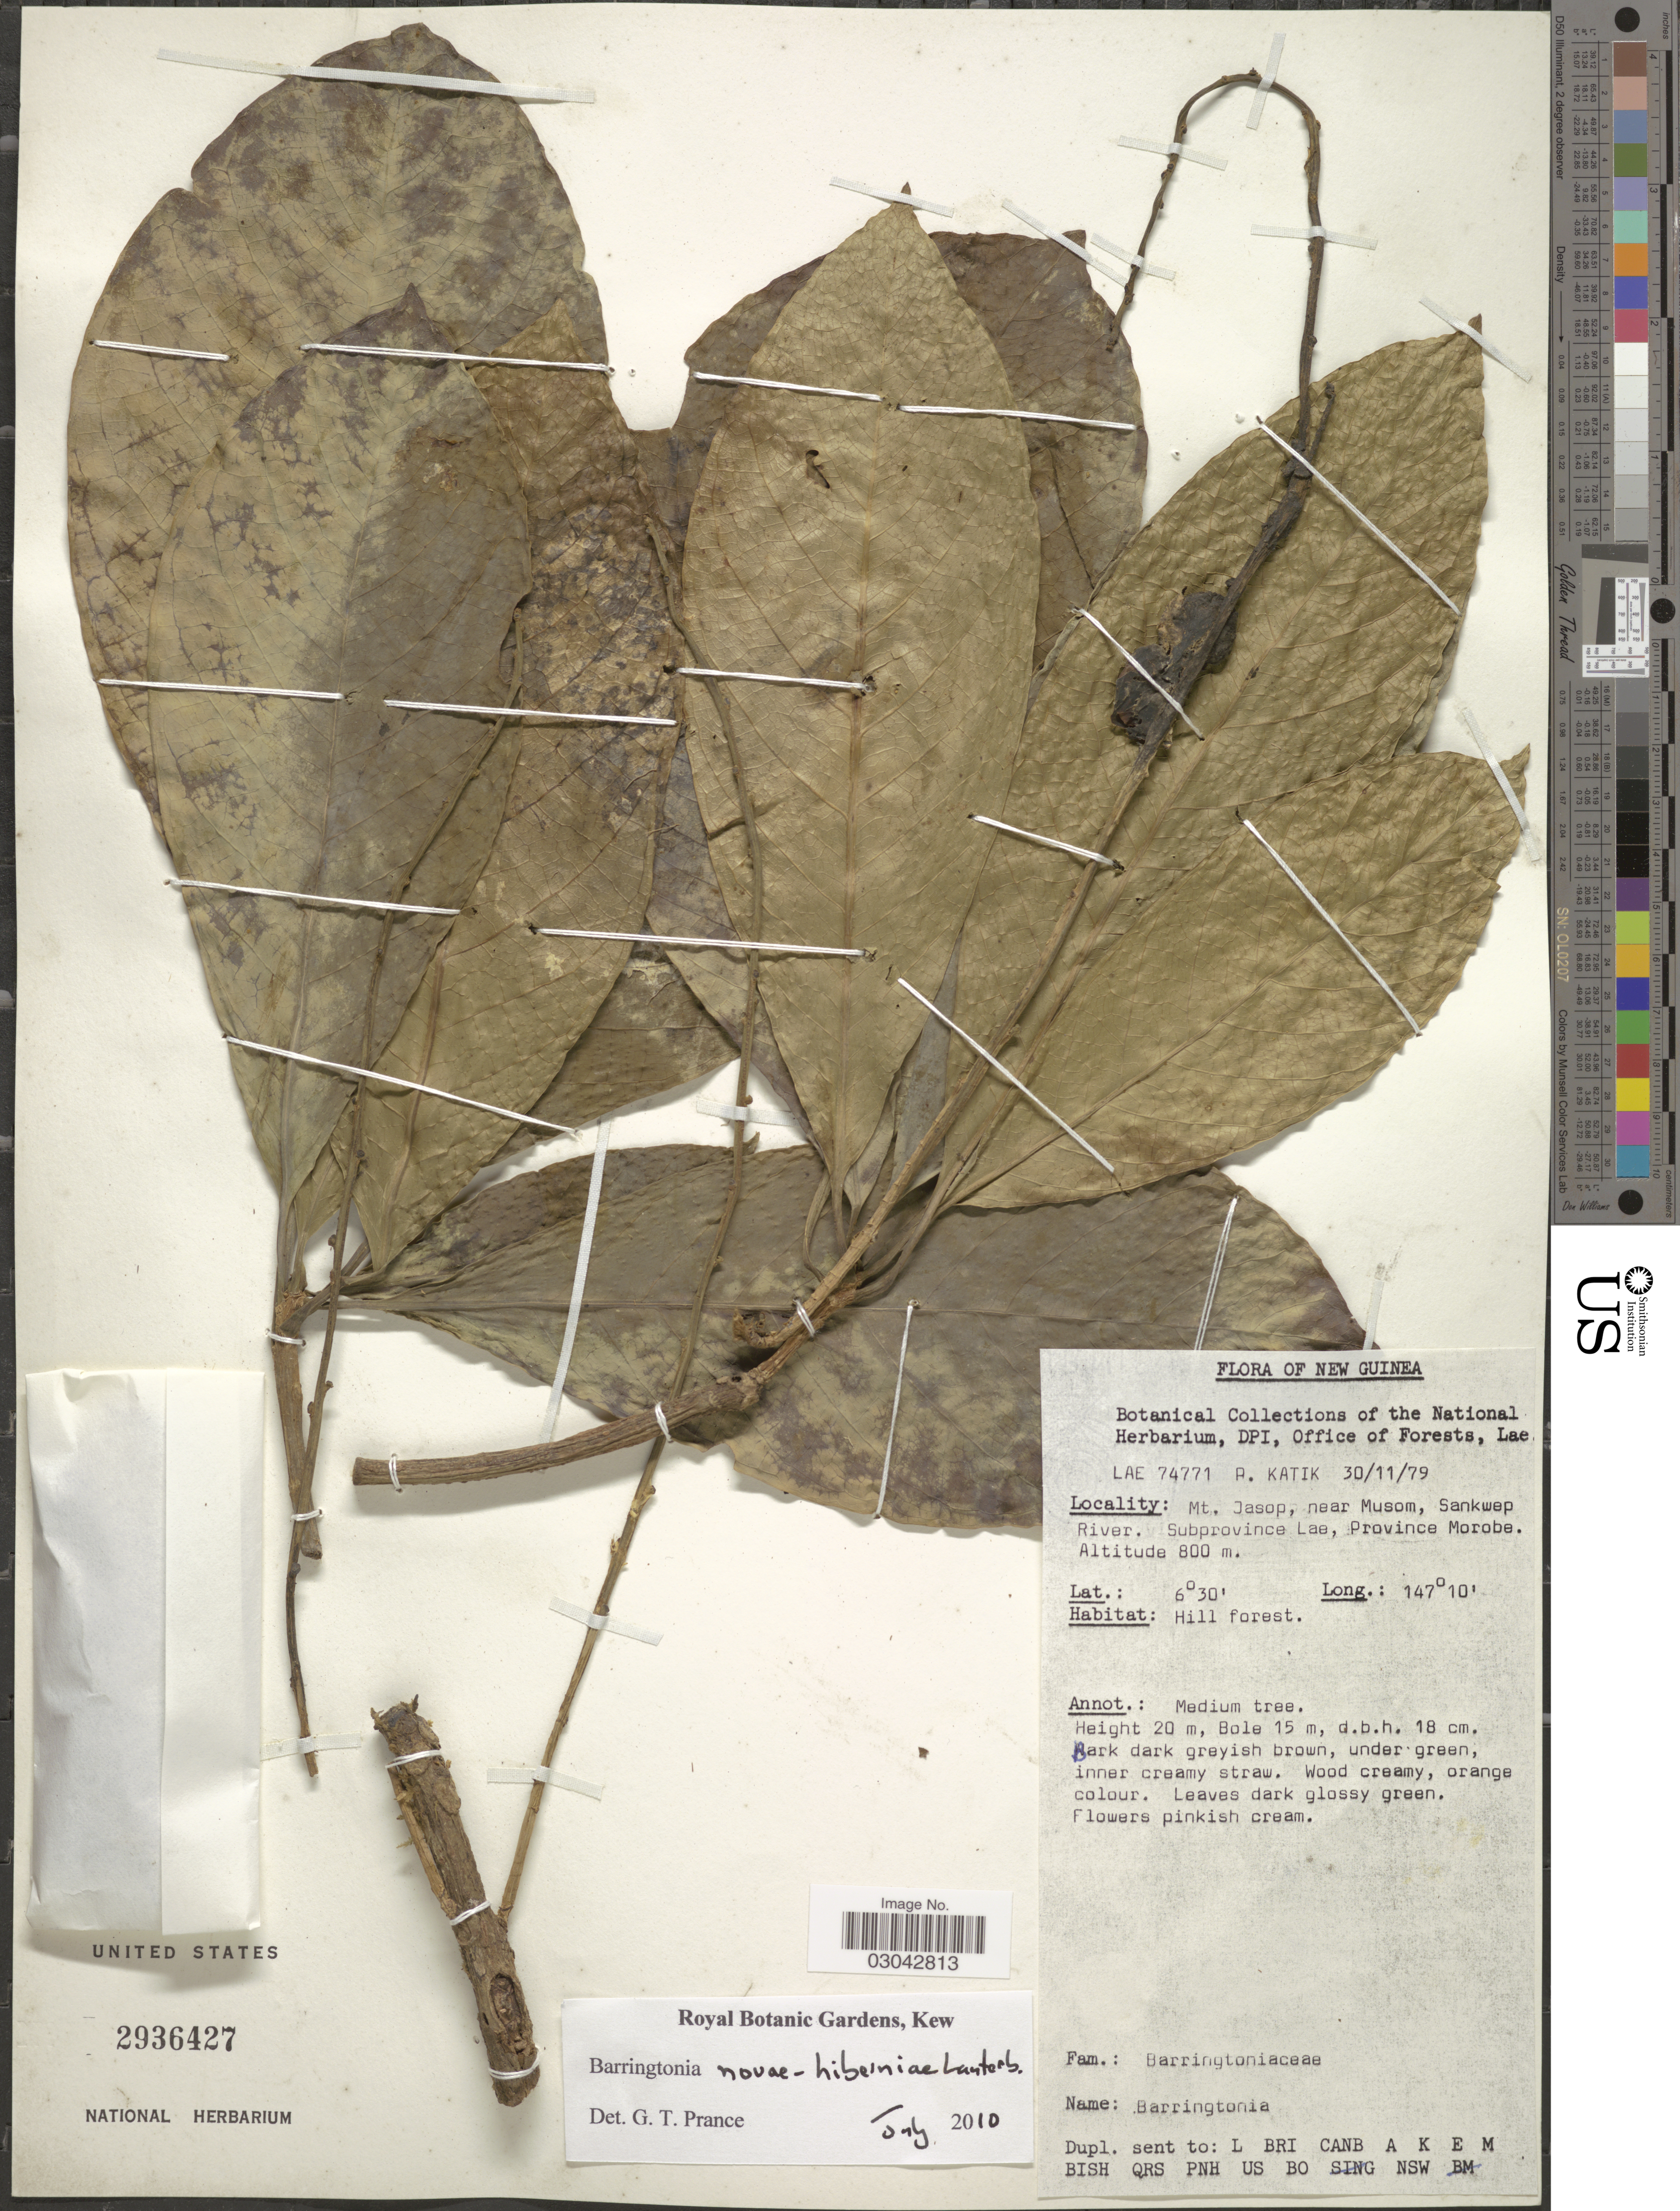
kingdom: Plantae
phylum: Tracheophyta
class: Magnoliopsida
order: Ericales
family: Lecythidaceae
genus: Barringtonia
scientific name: Barringtonia novae-hiberniae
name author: Lauterb.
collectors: P. Katik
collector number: LAE74771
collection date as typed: Transcribed d/m/y: 30/11/79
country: Papua New Guinea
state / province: Morobe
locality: New Guinea. Mt. Jasop, near Musom, Sankwep River. Subprovince Lae.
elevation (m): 800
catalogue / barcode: US 2936427